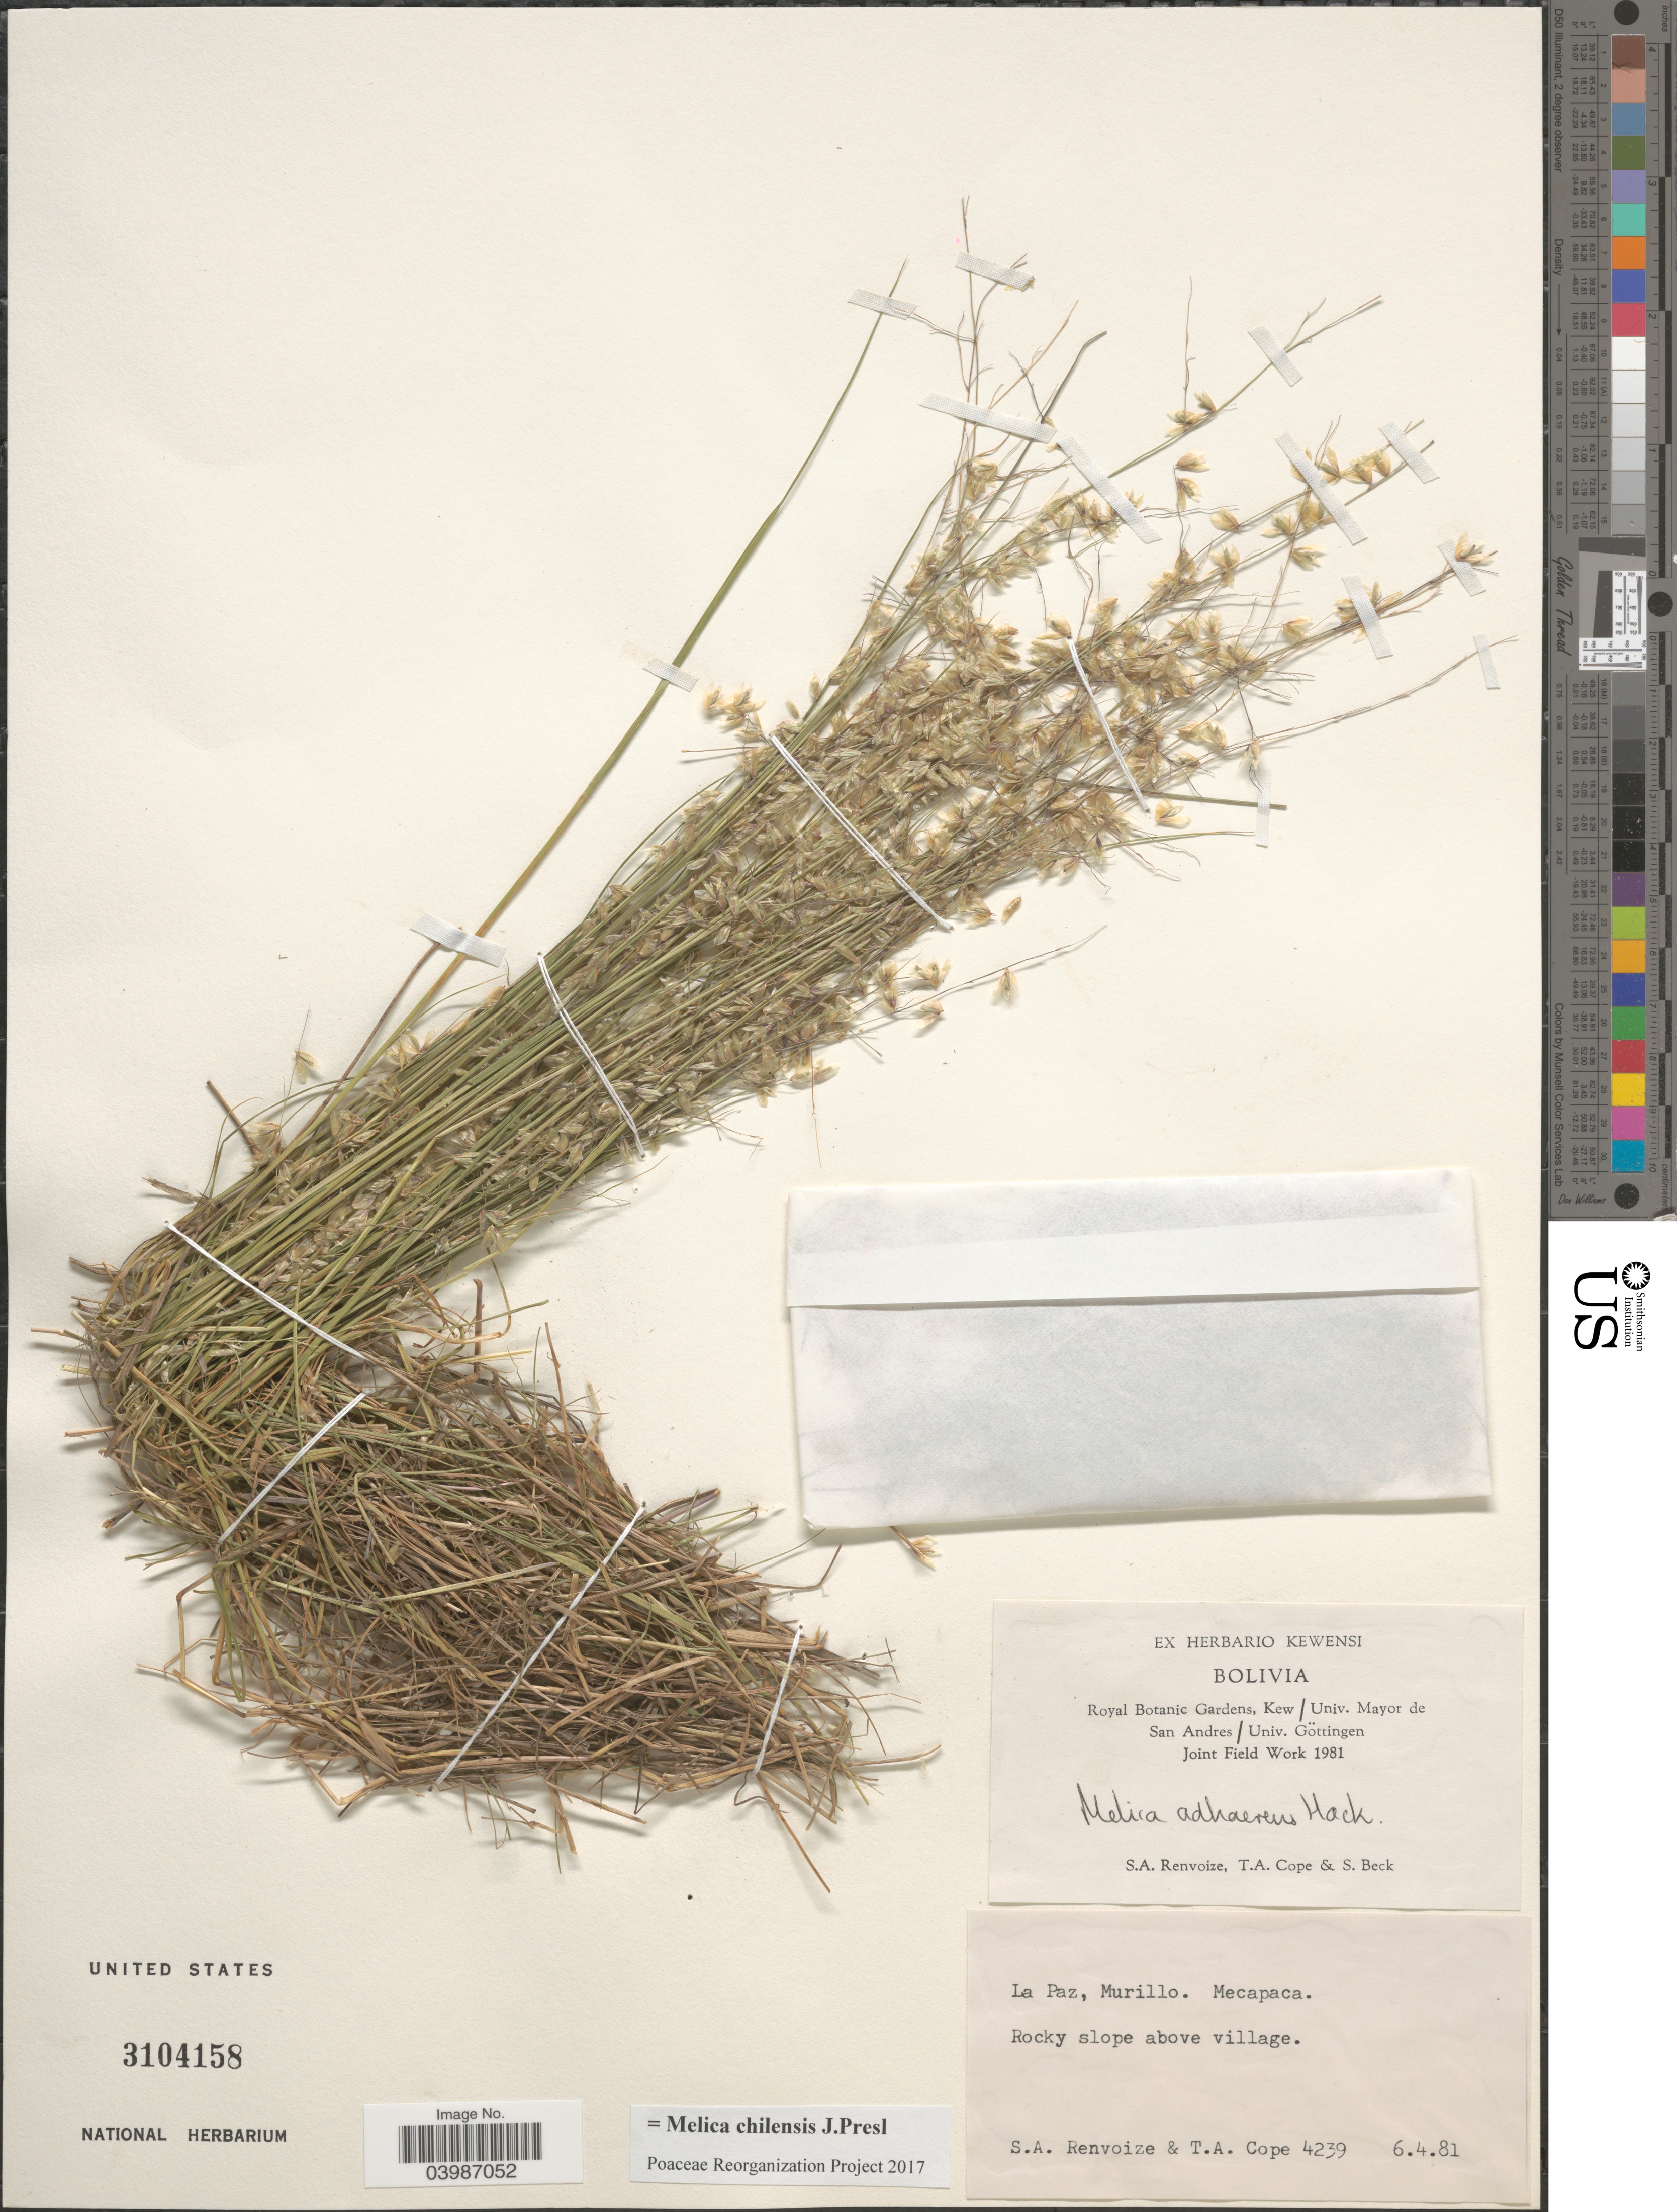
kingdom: Plantae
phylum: Tracheophyta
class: Liliopsida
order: Poales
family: Poaceae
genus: Melica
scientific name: Melica chilensis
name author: J. Presl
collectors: S. A. Renvoize, T. A. Cope & S. G. Beck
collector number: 4239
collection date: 1981-04-06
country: Bolivia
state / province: La Paz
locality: Murillo. Mecapaca. Above village.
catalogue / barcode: US 3104158